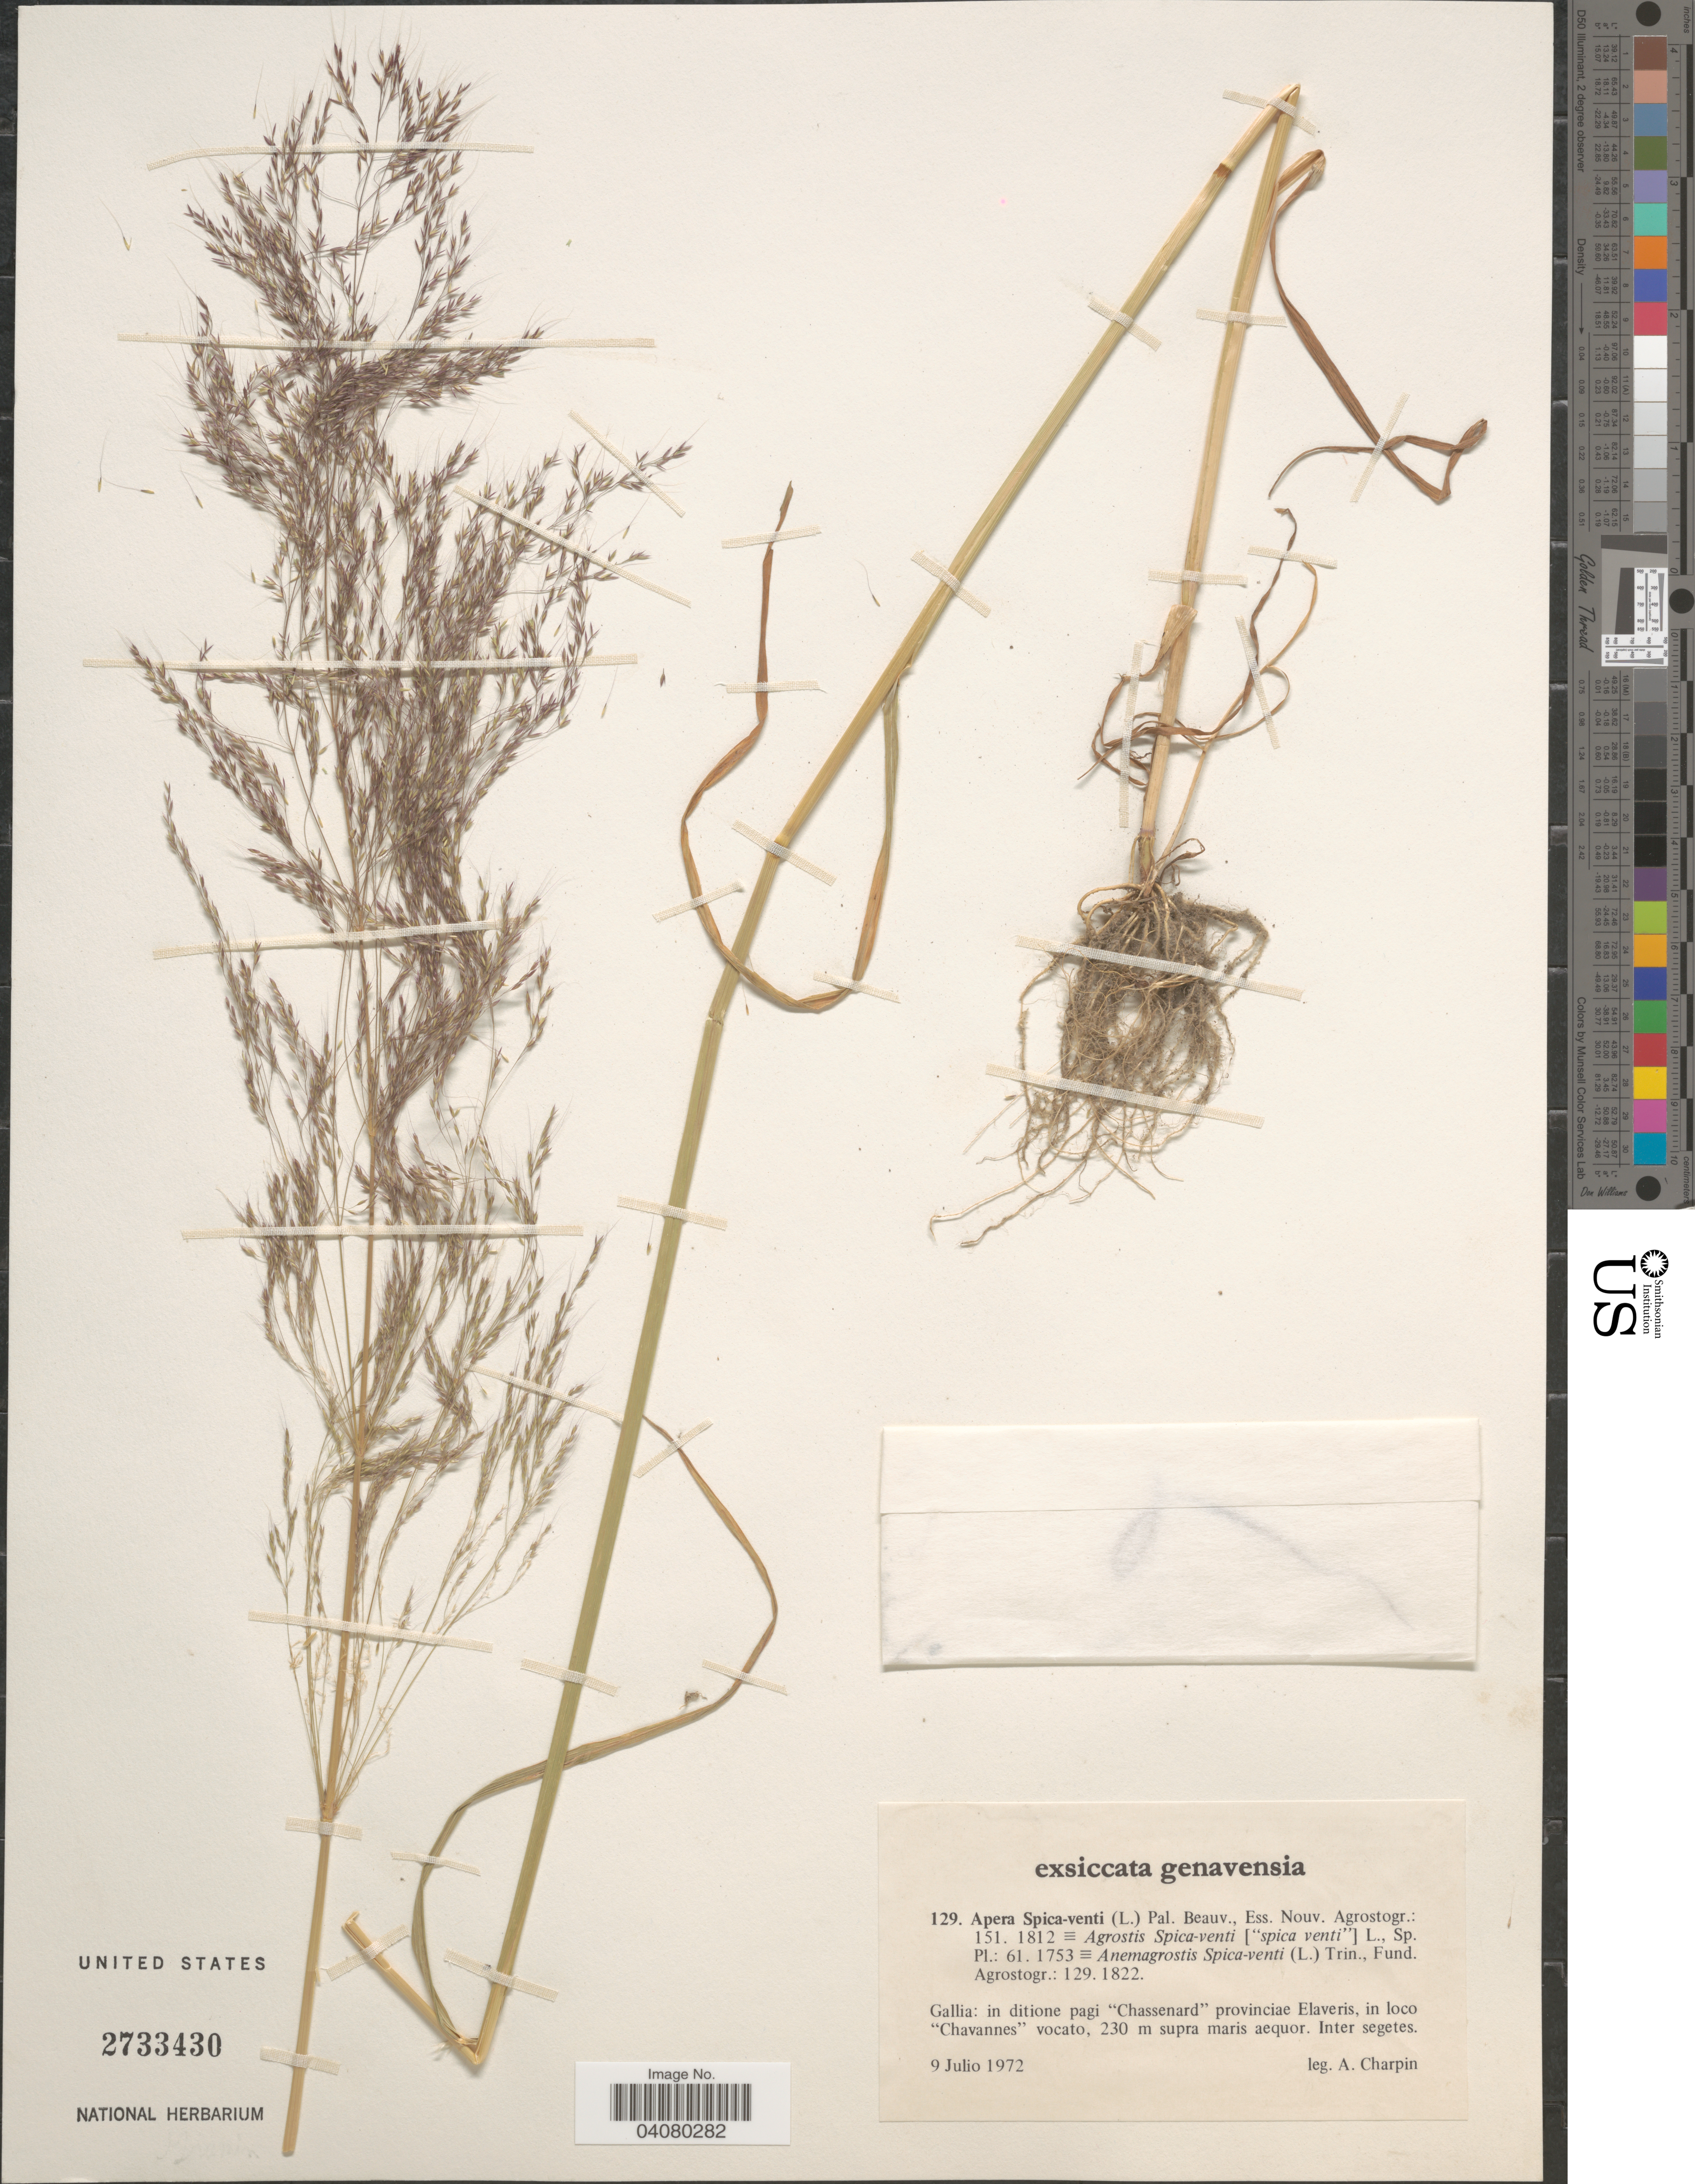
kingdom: Plantae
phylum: Tracheophyta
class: Liliopsida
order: Poales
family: Poaceae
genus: Apera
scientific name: Apera spica-venti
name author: (L.) P. Beauv.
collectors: A. Charpin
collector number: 129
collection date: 1972-07-09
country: France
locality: Gallia: in ditione pagi "Chassenard" provinciae Elaveris, in loco "Chavannes" vocato. Inter segetes.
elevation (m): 230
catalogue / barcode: US 2733430